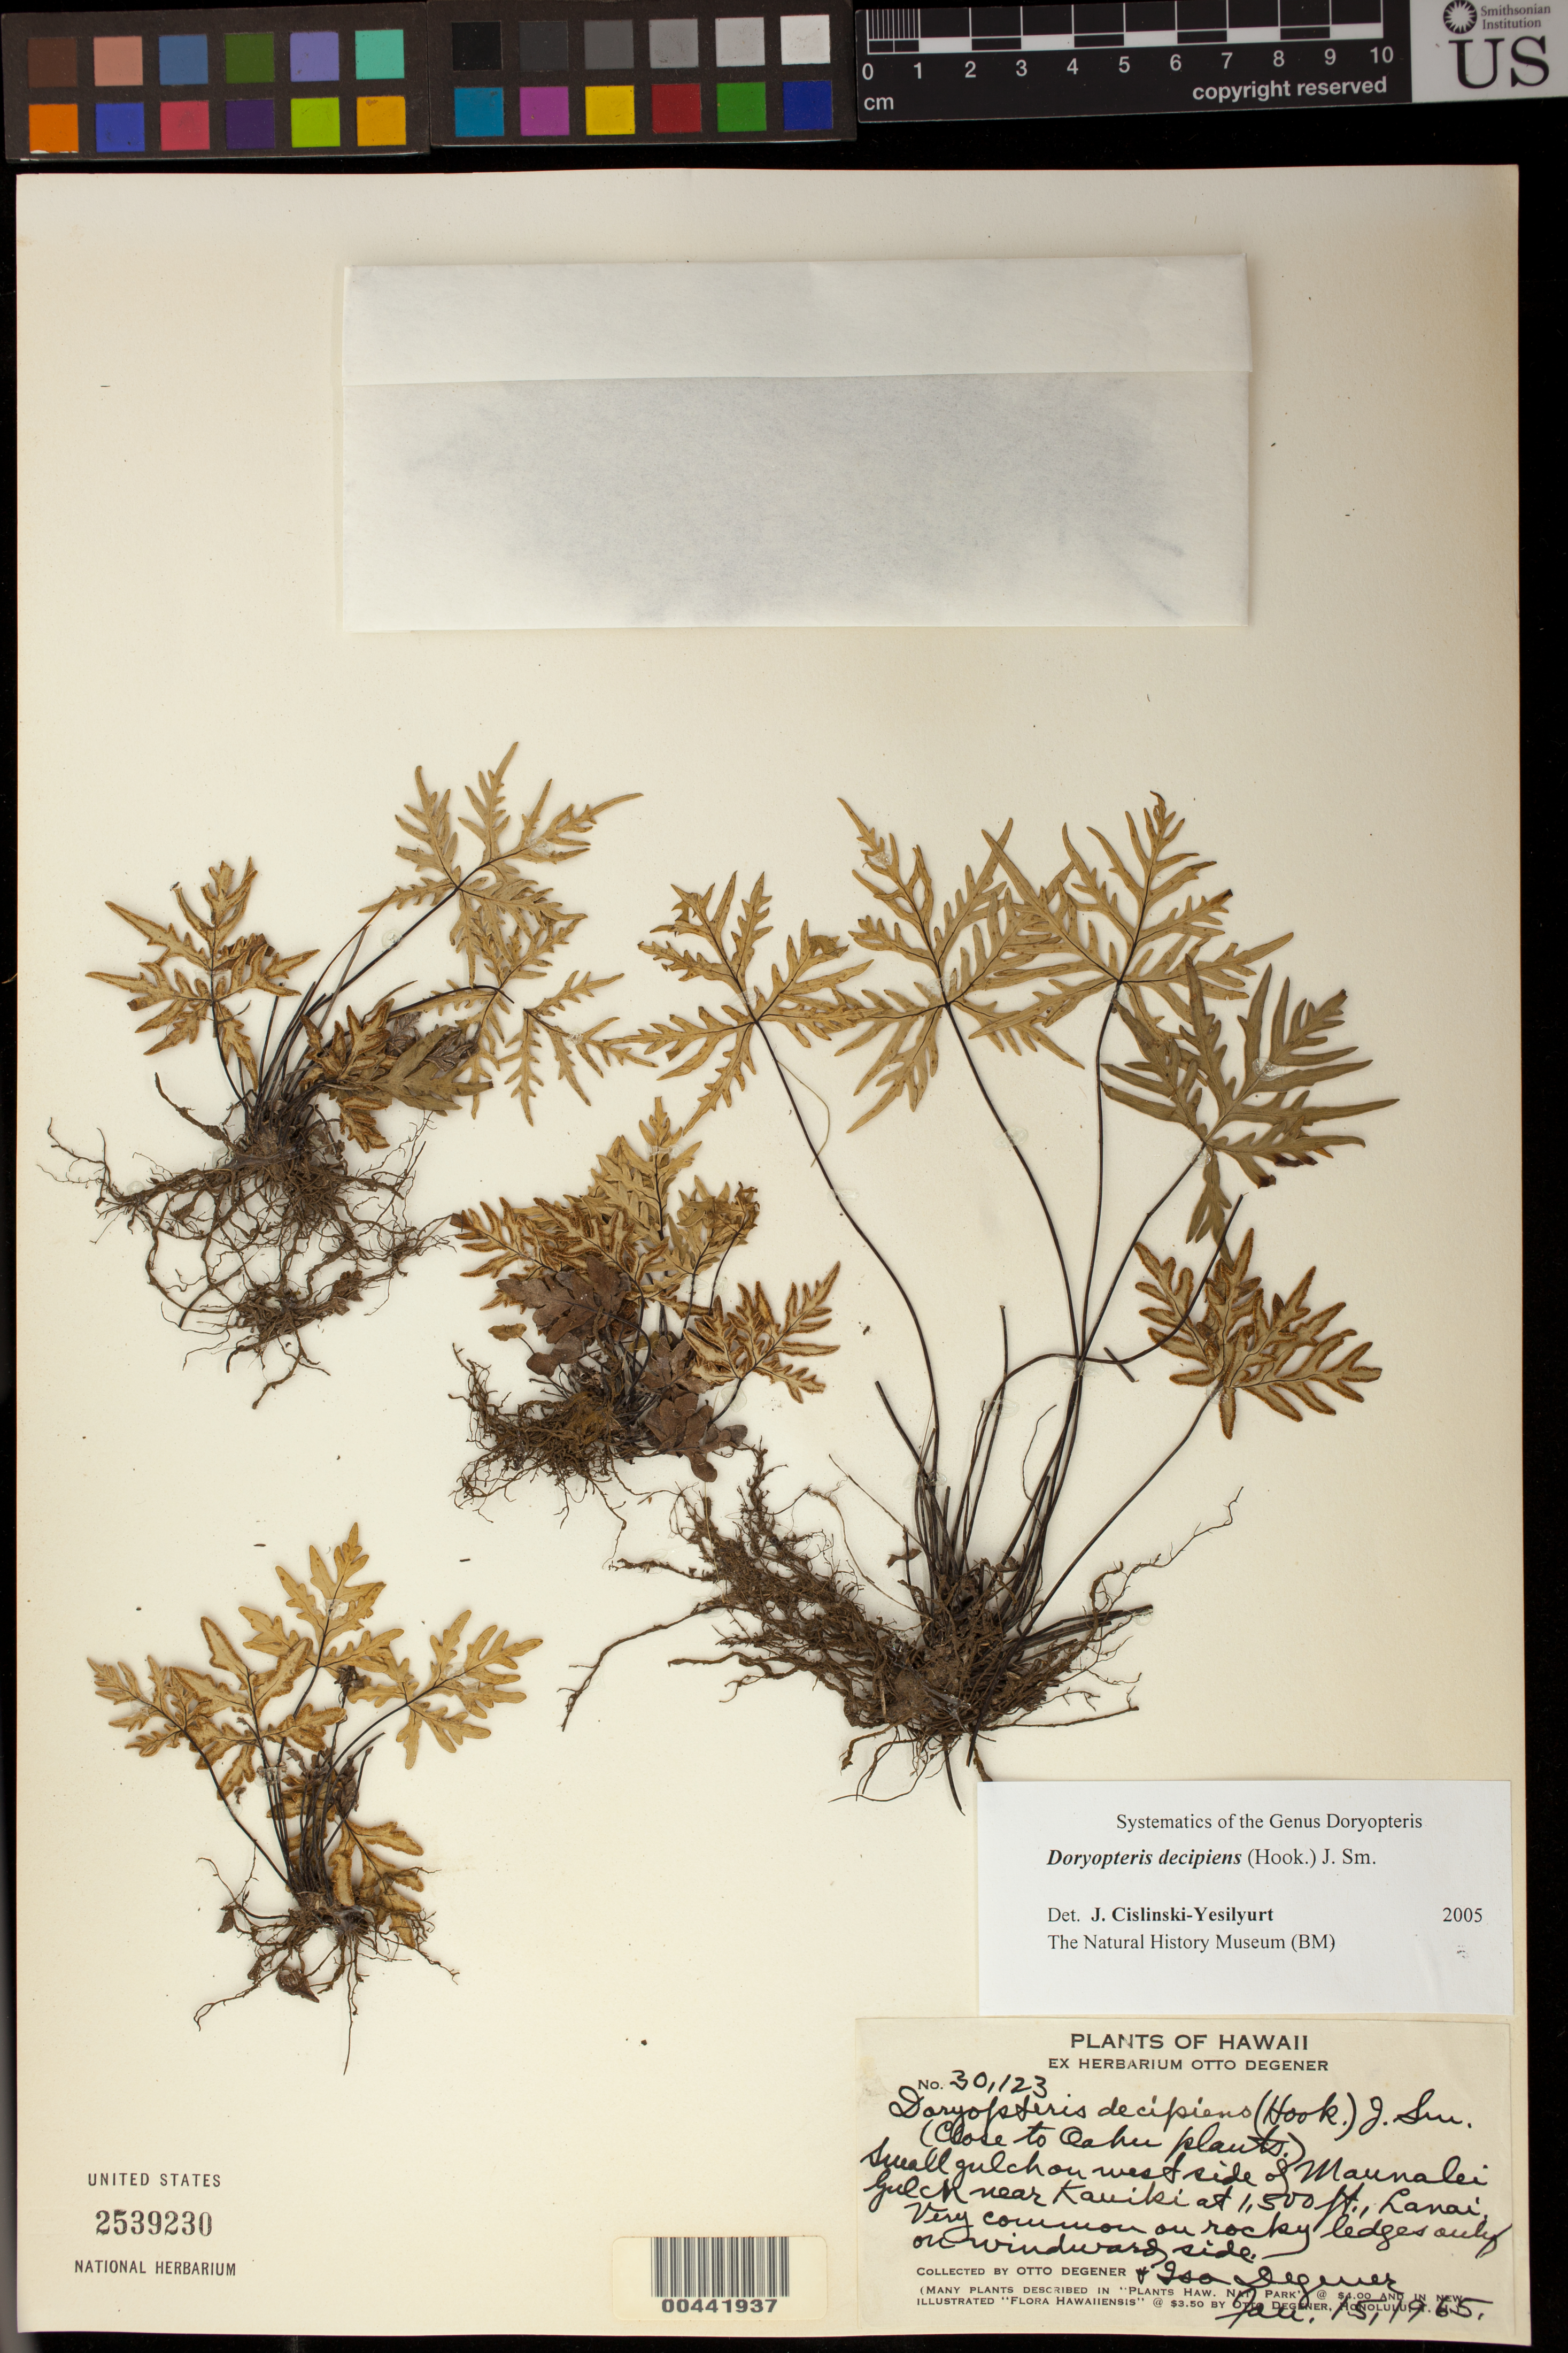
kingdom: Plantae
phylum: Tracheophyta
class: Polypodiopsida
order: Polypodiales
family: Pteridaceae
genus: Doryopteris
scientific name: Doryopteris decipiens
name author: (Hook.) J. Sm.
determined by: Yesilyurt, J. C.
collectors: O. Degener & I. Degener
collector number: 30123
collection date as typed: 15 Jan 1965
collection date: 1965-01-15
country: United States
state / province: Hawaii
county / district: Maui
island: Lana'i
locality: Small gulch on W side of Maunalei Gulch near Kauiki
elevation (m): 457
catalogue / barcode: US 2539230